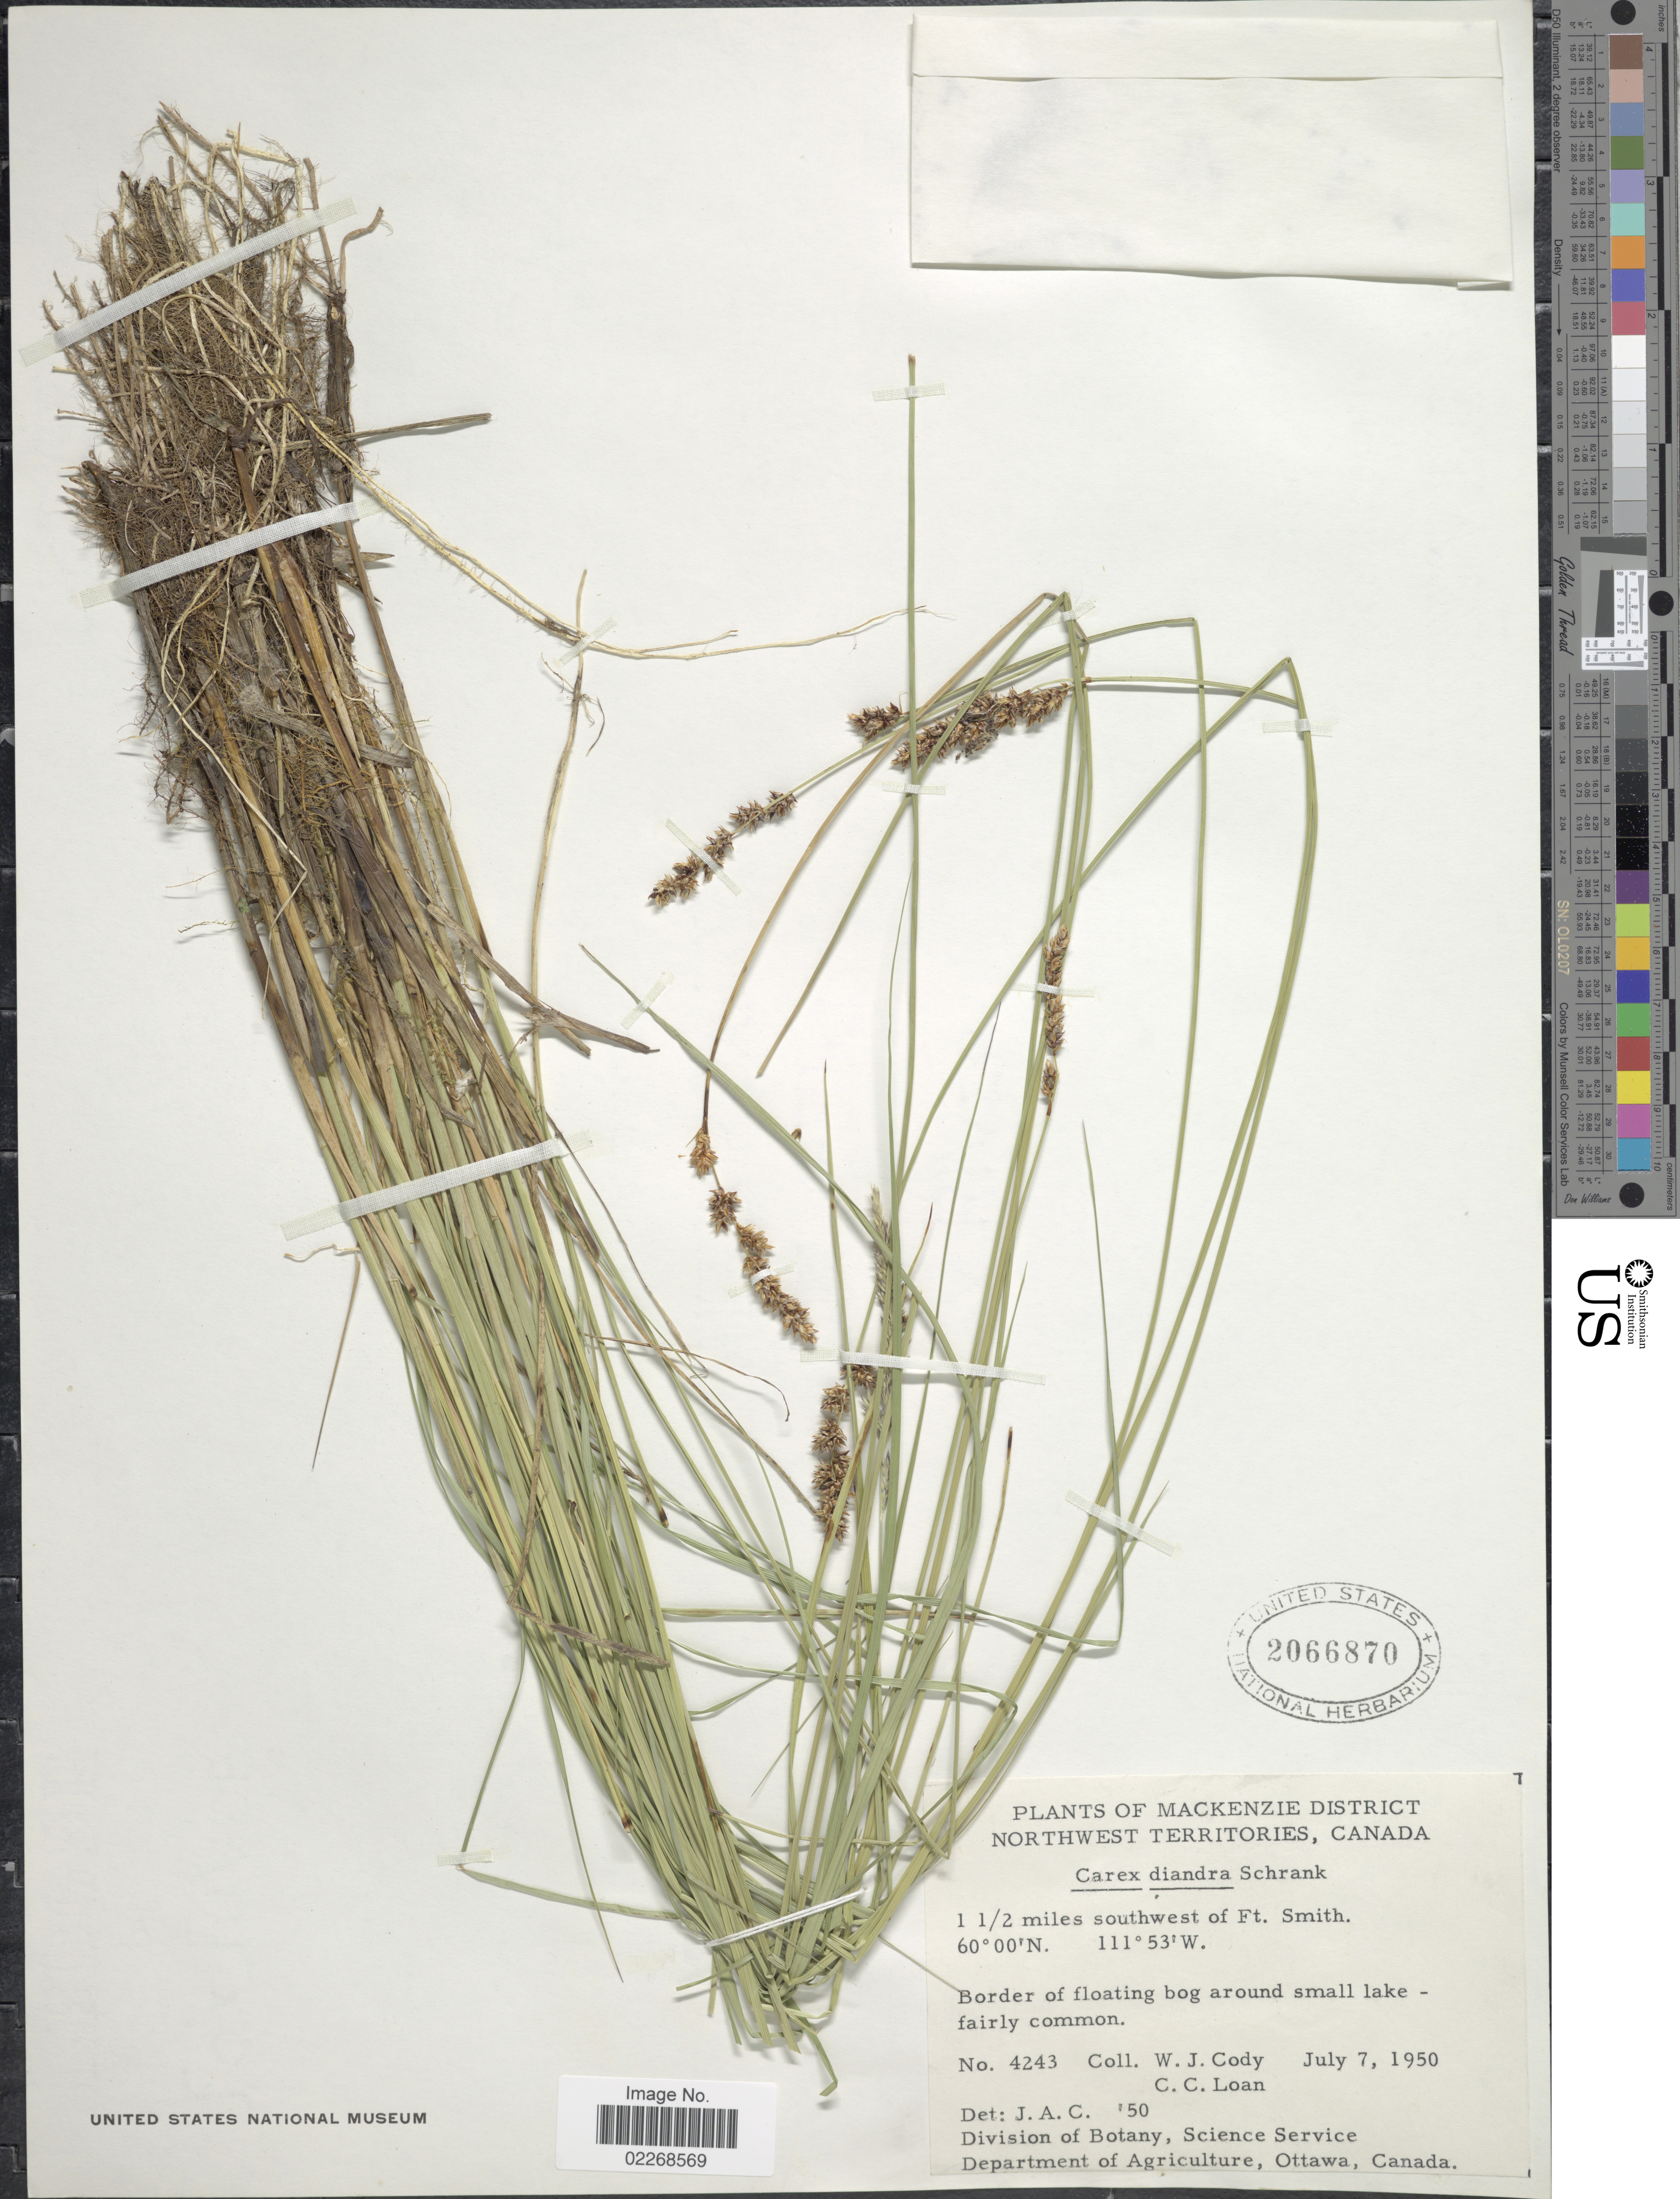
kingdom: Plantae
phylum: Tracheophyta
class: Liliopsida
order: Poales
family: Cyperaceae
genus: Carex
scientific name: Carex diandra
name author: Schrank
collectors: W. Cody & C. Loan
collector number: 4243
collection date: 1950-07-07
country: Canada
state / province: Northwest Territories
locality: Mackenzie District, 1 1/2 miles southwest of Ft. Smith, border of floating bog around small lake-fairly common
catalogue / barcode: US 2066870